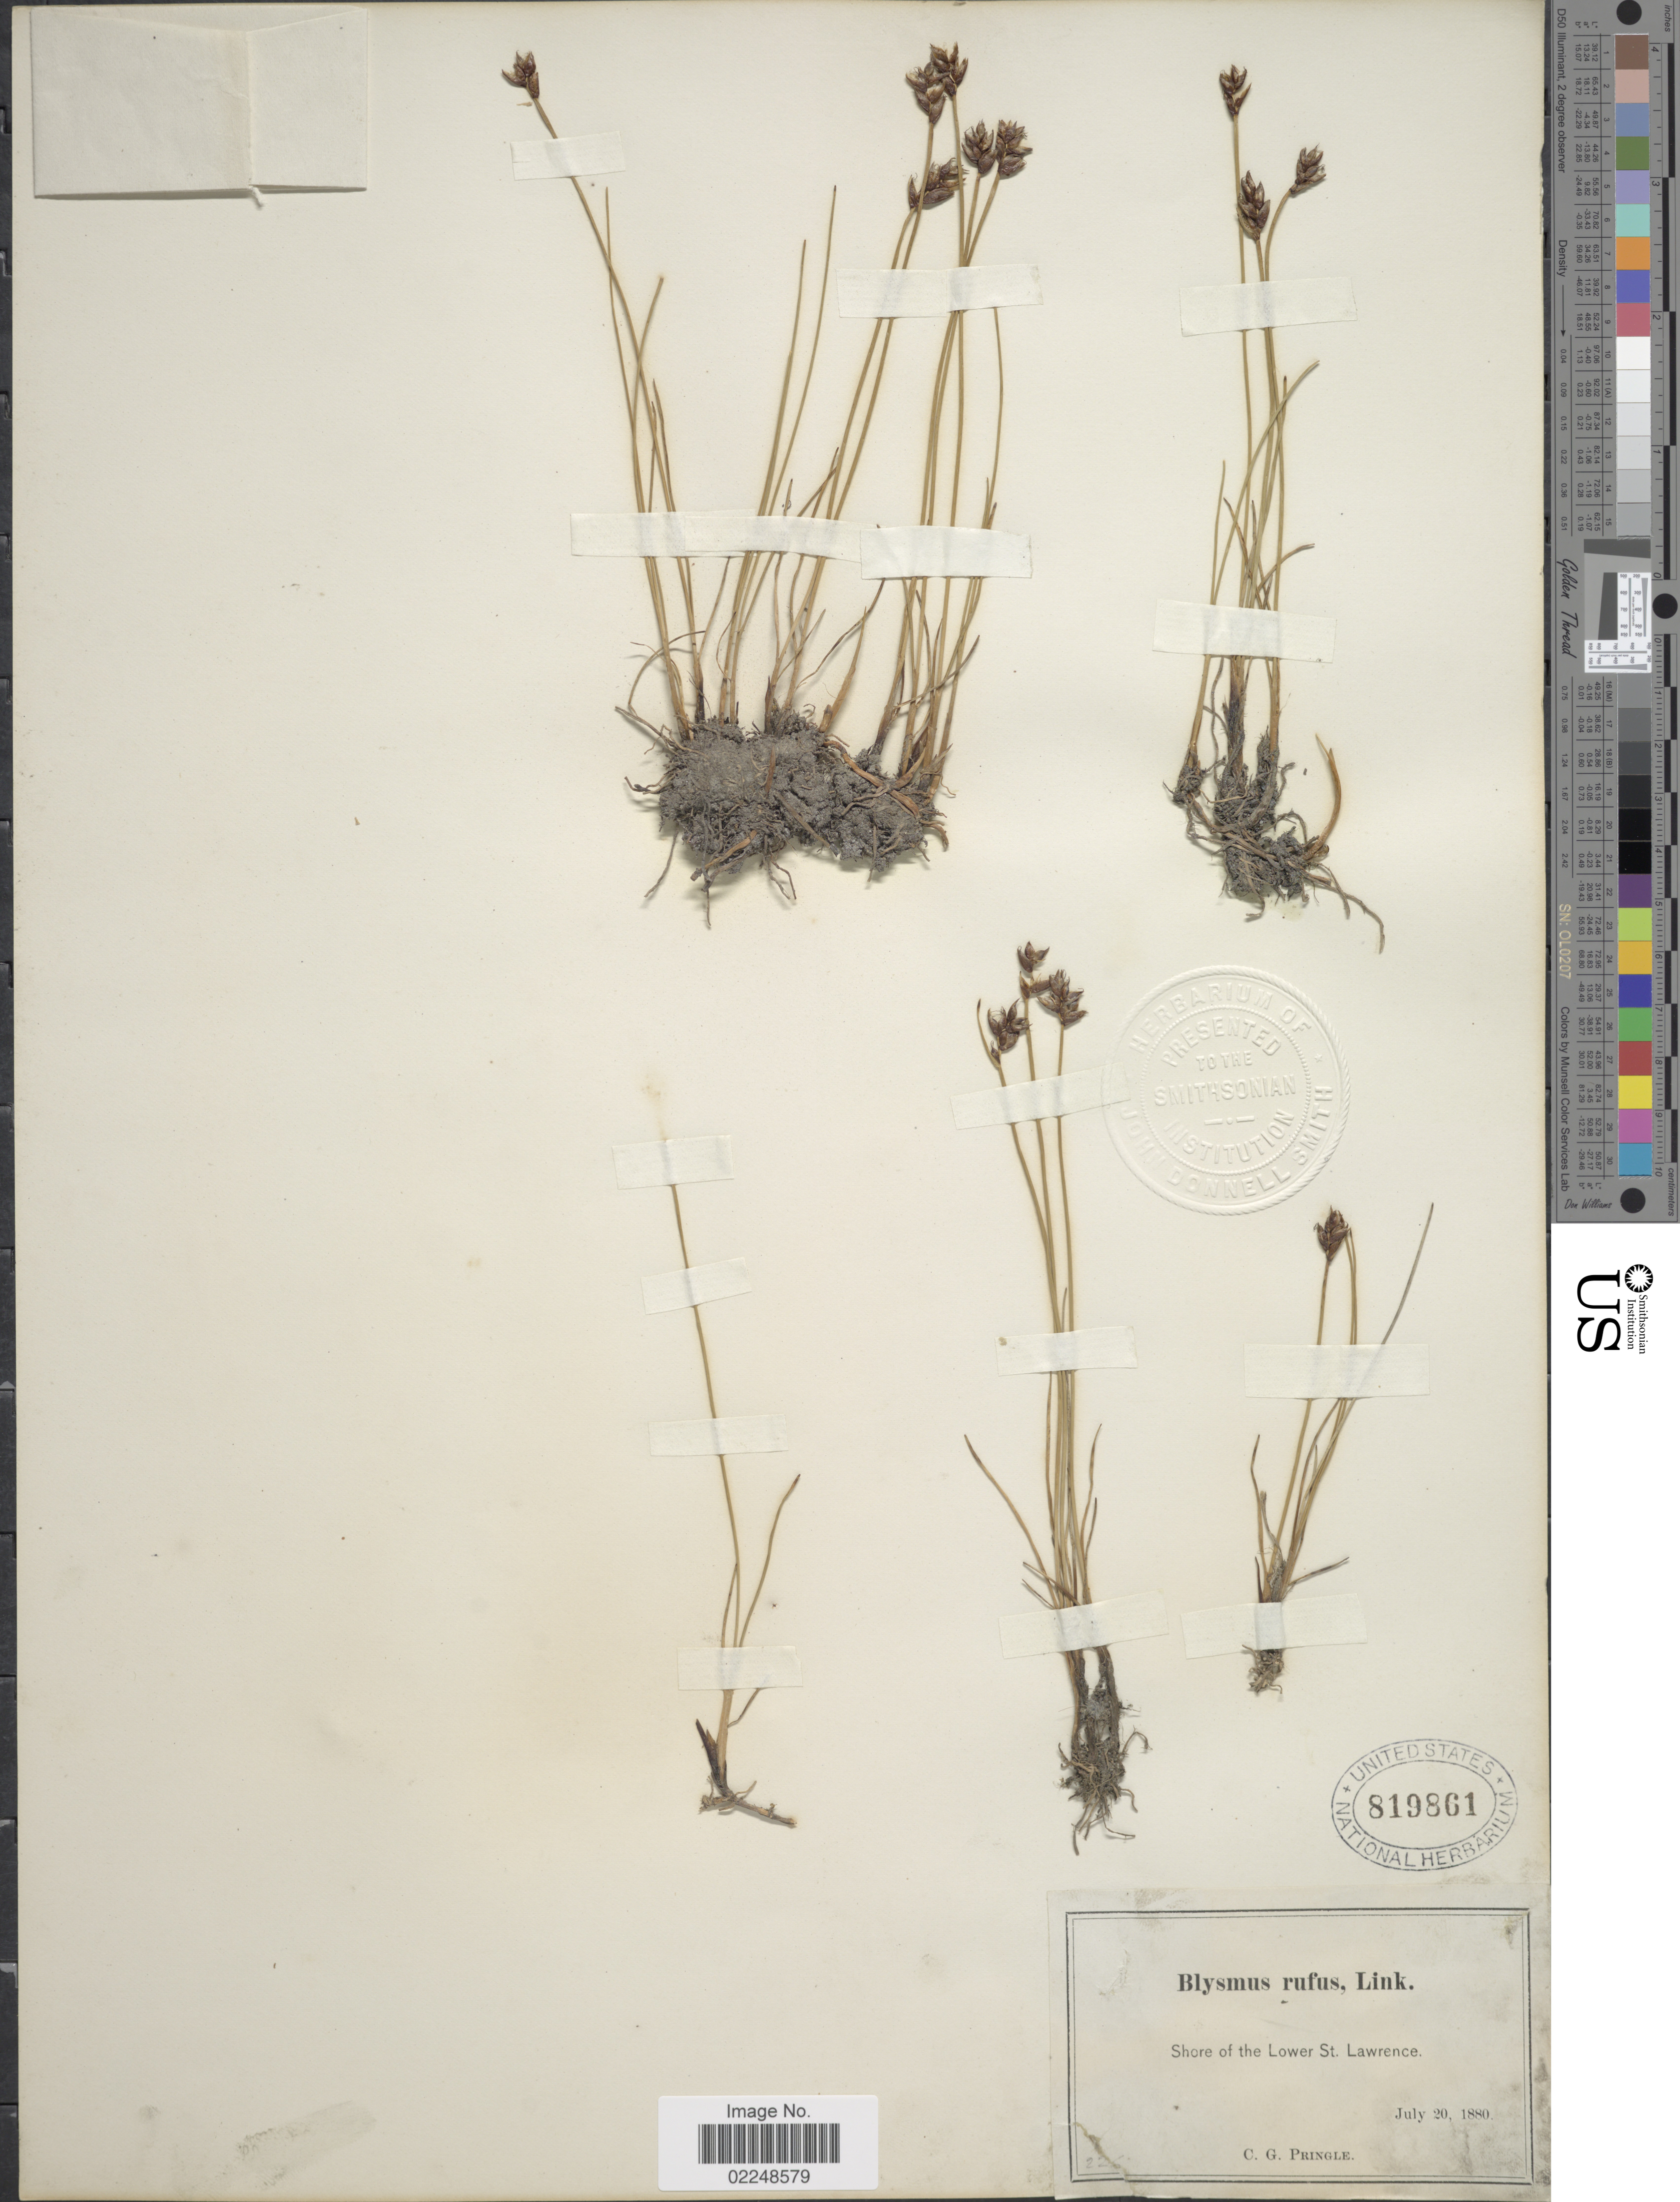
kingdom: Plantae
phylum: Tracheophyta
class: Liliopsida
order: Poales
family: Cyperaceae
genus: Blysmopsis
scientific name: Blysmopsis rufa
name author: (Huds.) Oteng-Yeb.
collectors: C. G. Pringle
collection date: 1880-07-20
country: United States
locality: Shore of the Lower St. Lawrence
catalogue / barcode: US 3612620